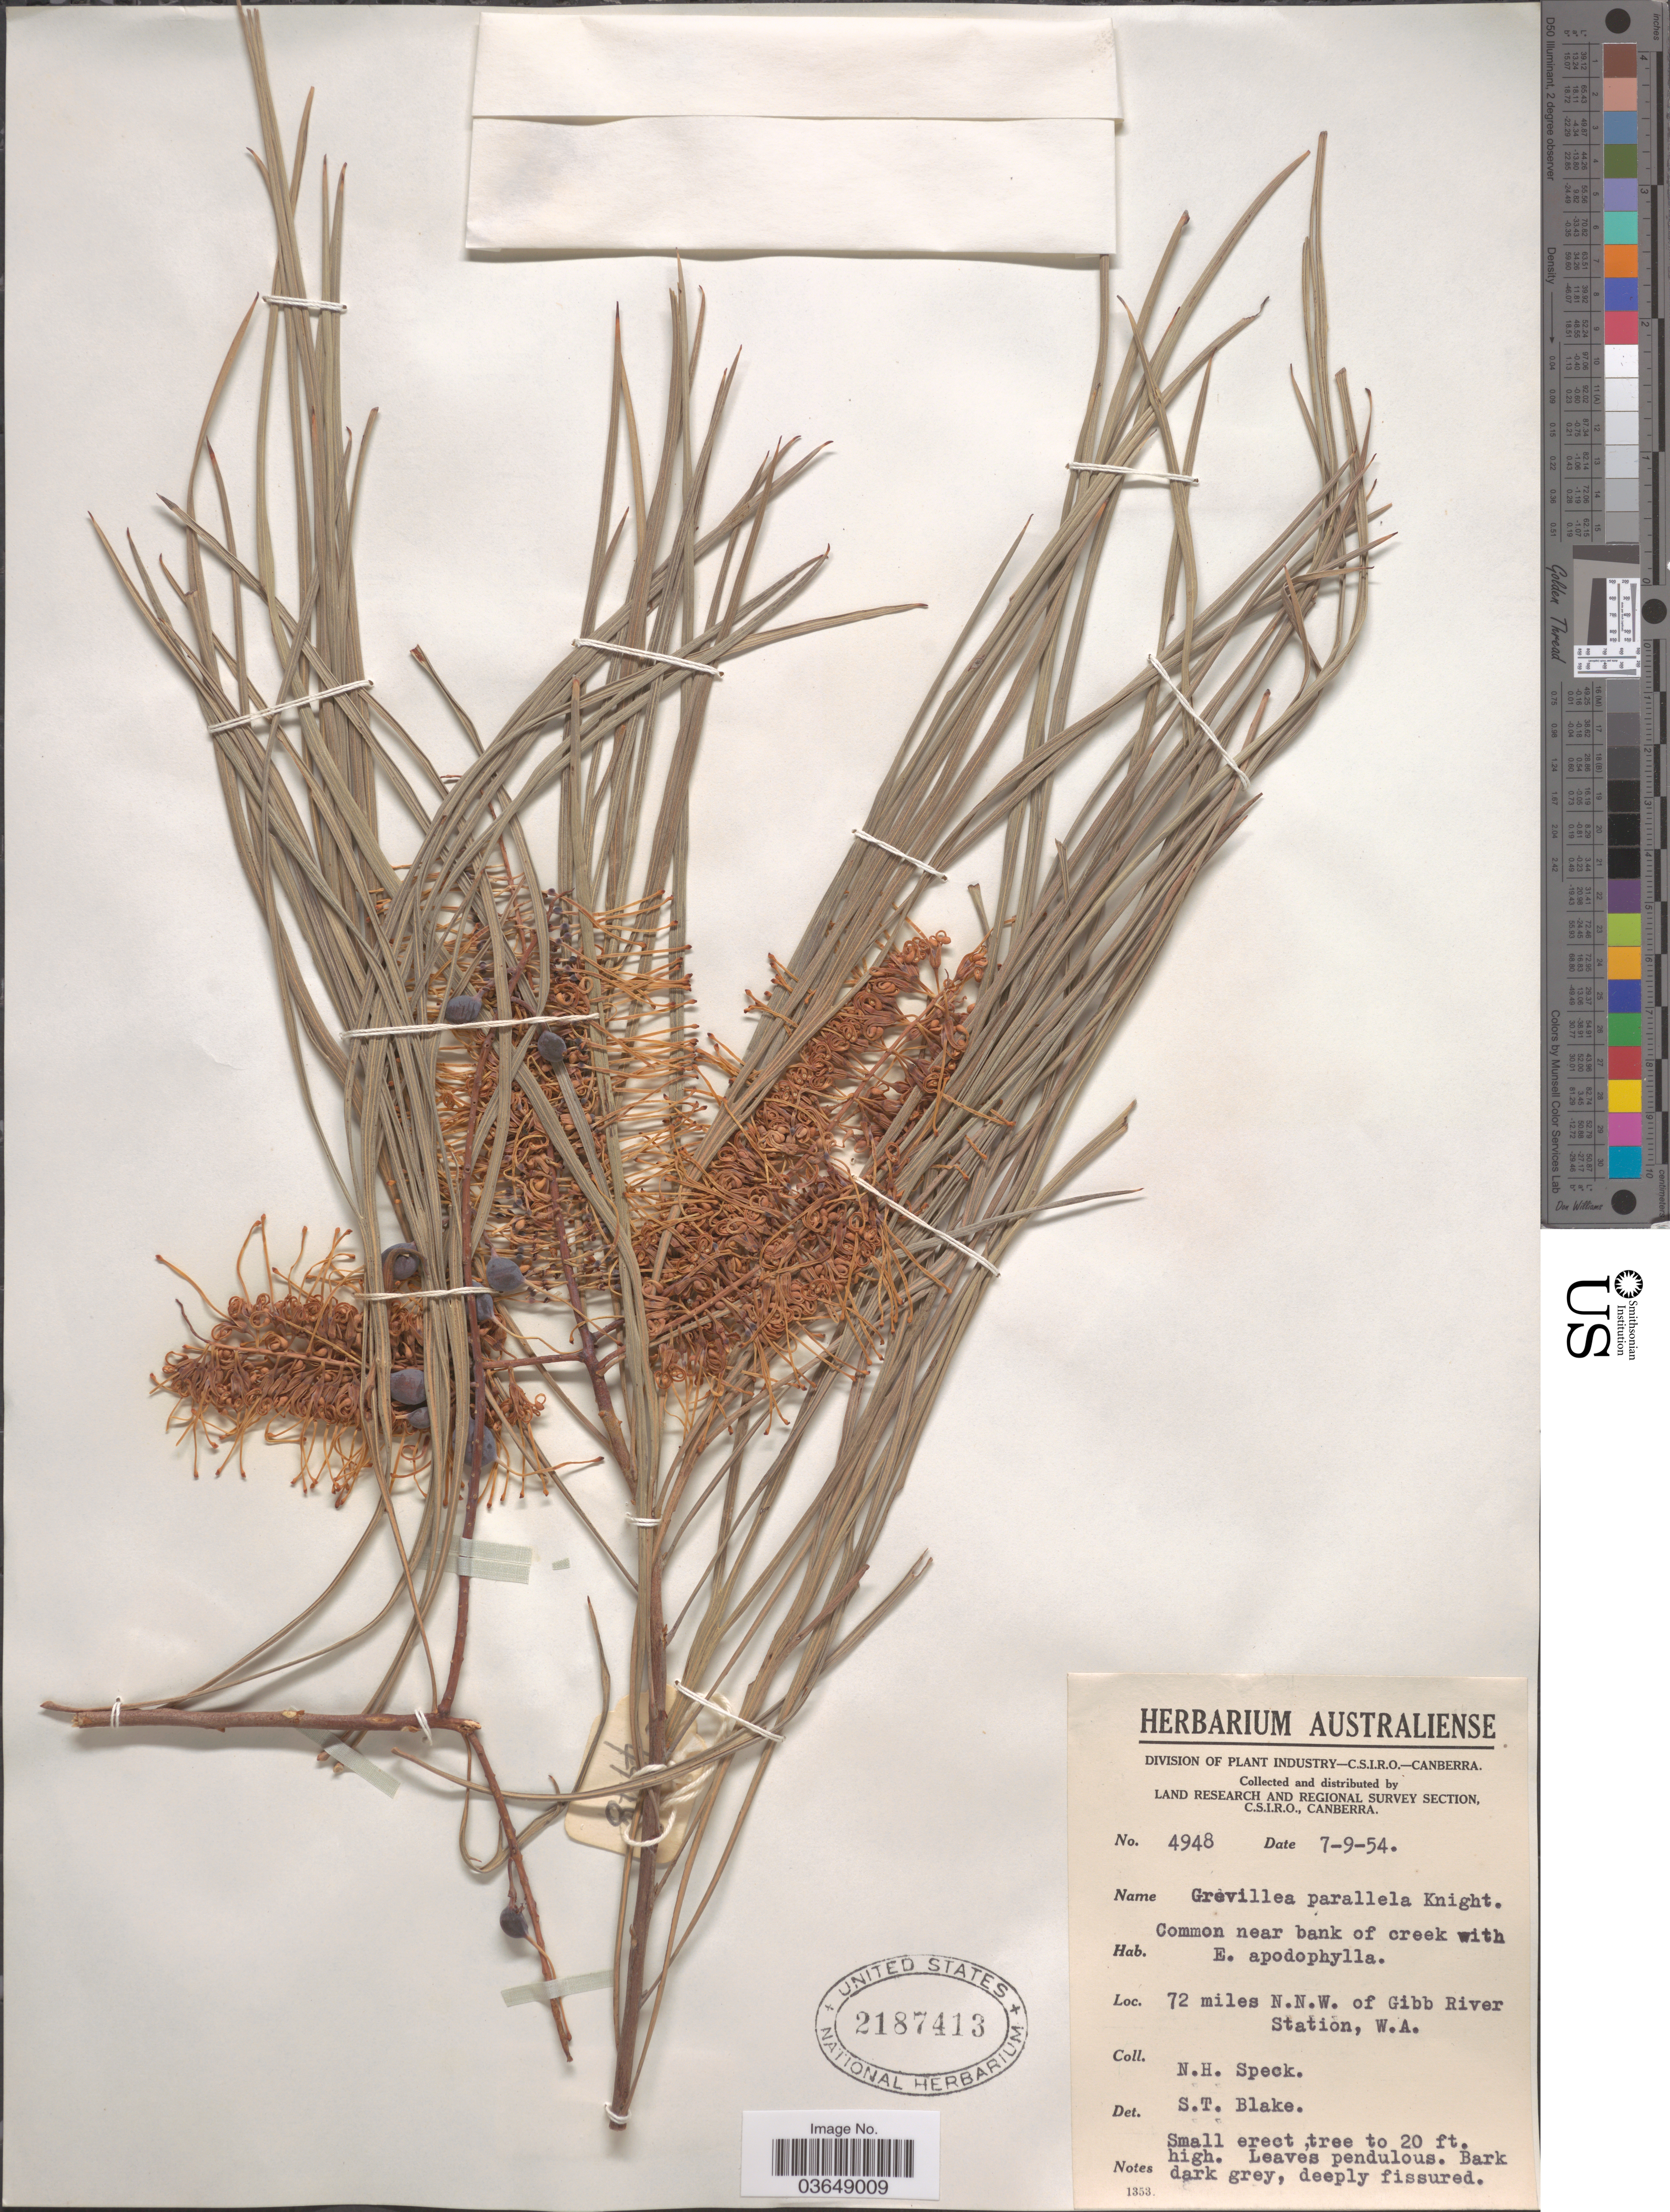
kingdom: Plantae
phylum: Tracheophyta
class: Magnoliopsida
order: Proteales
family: Proteaceae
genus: Grevillea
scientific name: Grevillea parallela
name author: Knight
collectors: N. Speck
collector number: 4948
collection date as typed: Transcribed d/m/y: 7/9/54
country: Australia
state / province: Western Australia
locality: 72 miles N.N.W. of Gibb River Station, W.A.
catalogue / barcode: US 2187413